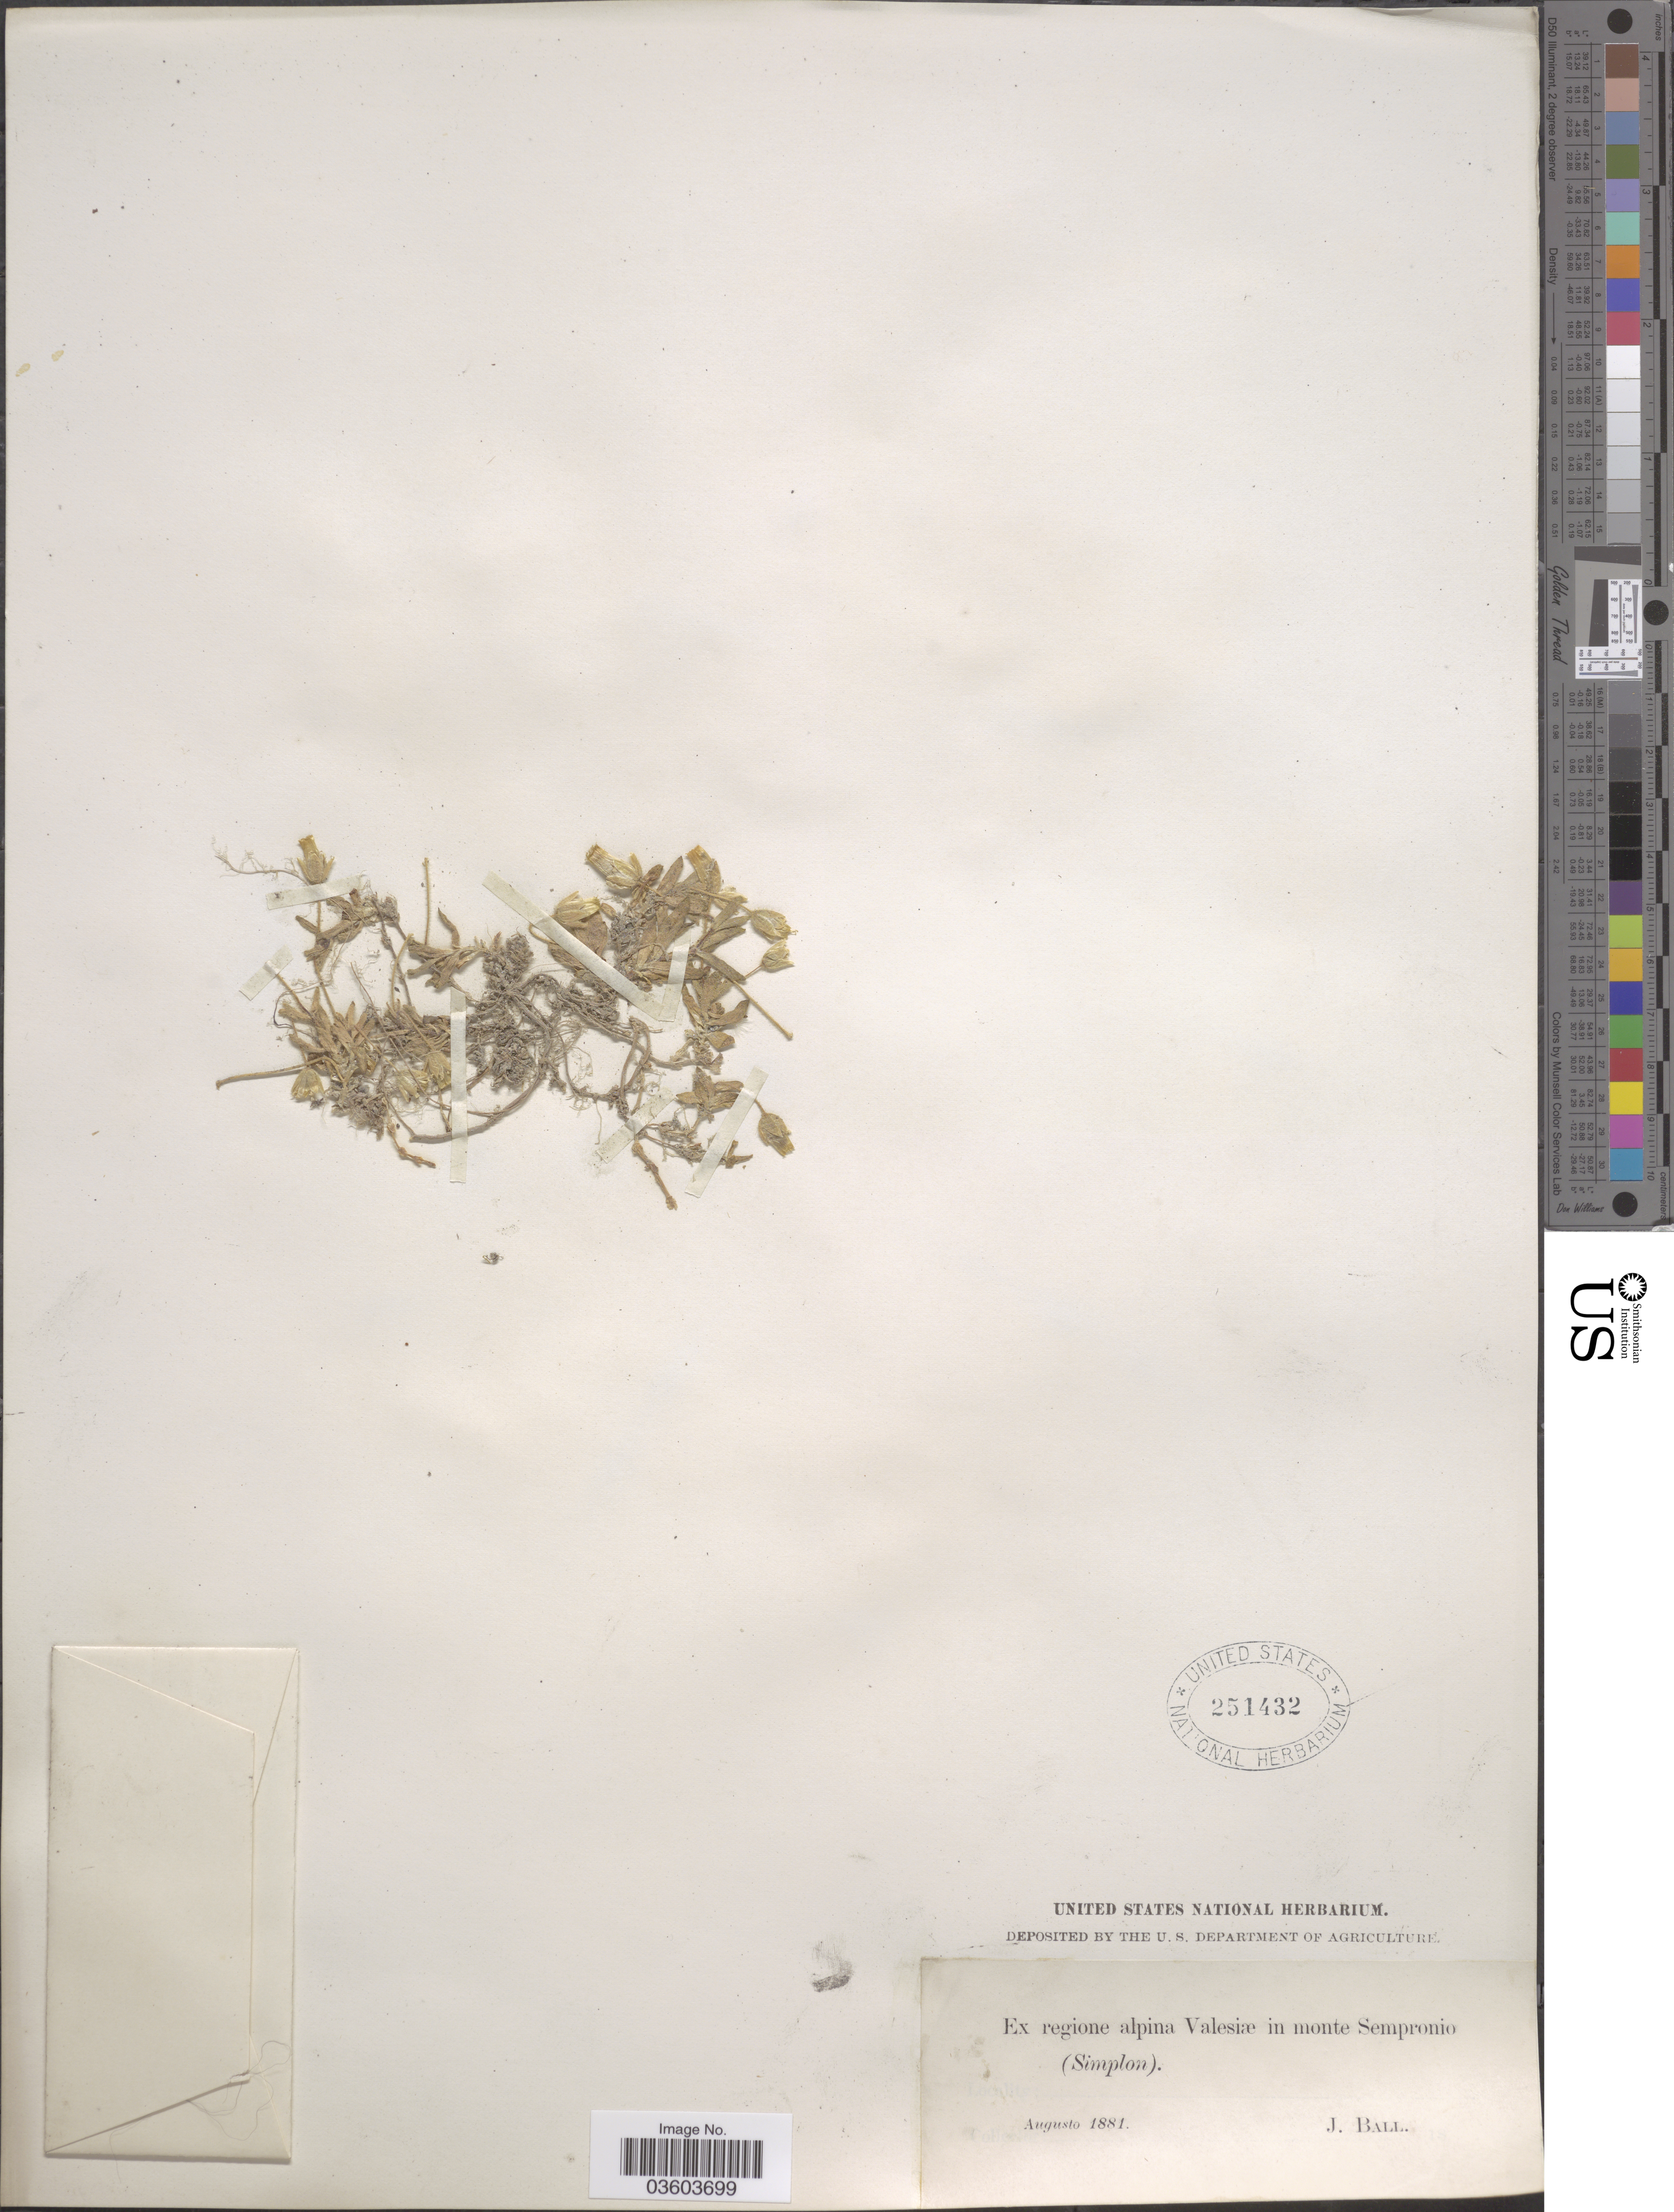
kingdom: Plantae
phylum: Tracheophyta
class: Magnoliopsida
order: Caryophyllales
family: Caryophyllaceae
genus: Cerastium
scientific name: Cerastium sp.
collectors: J. Ball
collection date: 1881-08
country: Switzerland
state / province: Valais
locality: Ex regione alpina Valesiæ in monte Sempronio (Simplon).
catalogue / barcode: US 251432